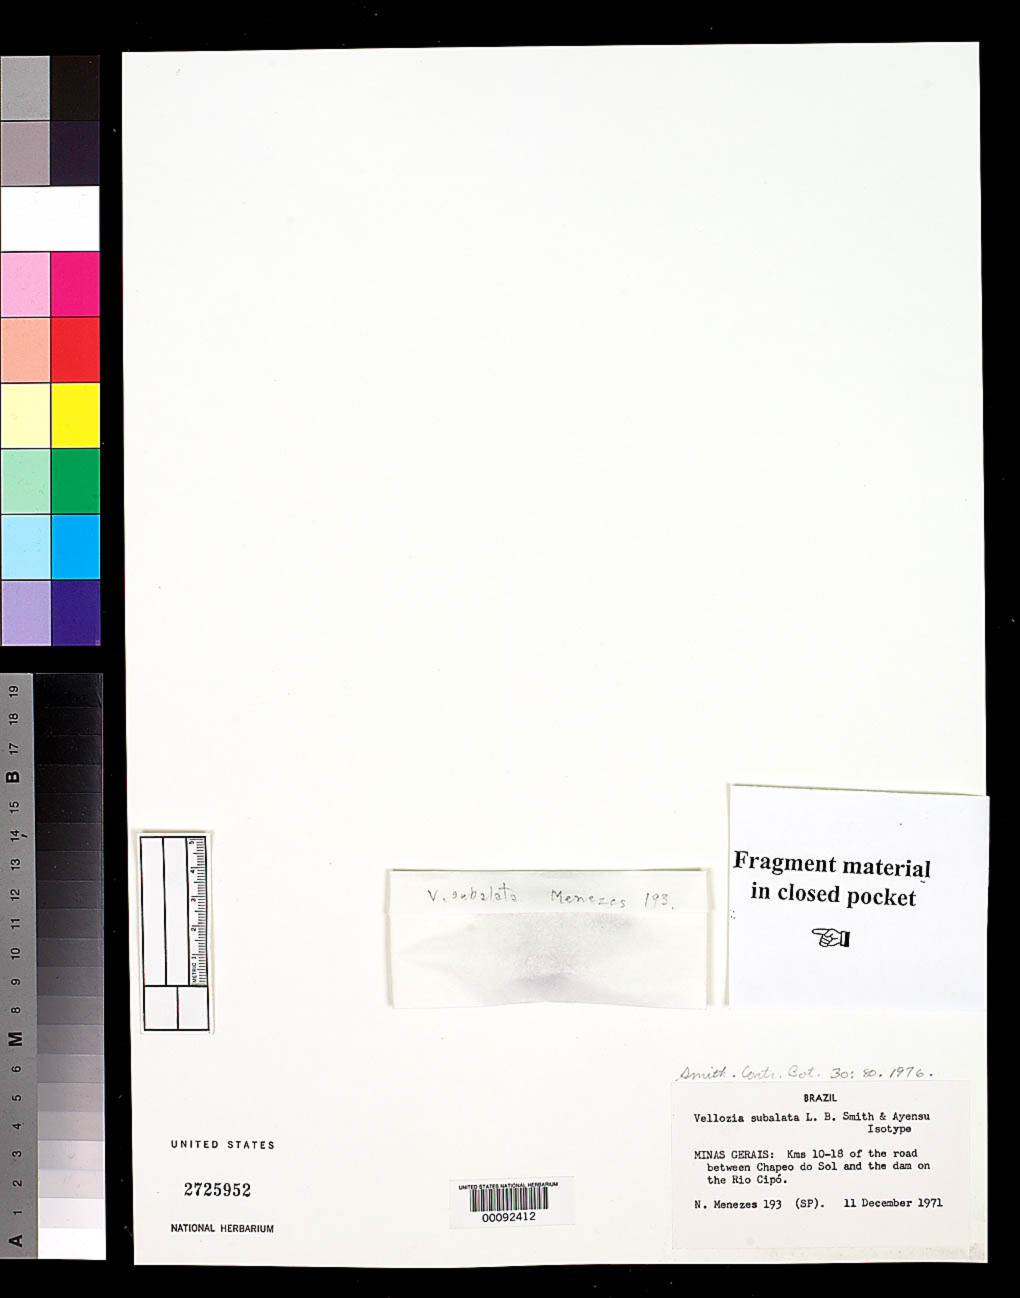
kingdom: Plantae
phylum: Tracheophyta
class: Liliopsida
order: Pandanales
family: Velloziaceae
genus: Vellozia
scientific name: Vellozia subalata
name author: L.B. Sm. & Ayensu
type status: Isotype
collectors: N. L. Menezes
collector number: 193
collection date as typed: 11 Dec 1971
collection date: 1971-12-11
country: Brazil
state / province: Minas Gerais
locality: Road between Chapeo do Sol and Rio Cipo Dam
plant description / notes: Fragmentary material of type specimen ex herb. SP.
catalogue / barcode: US 2725952